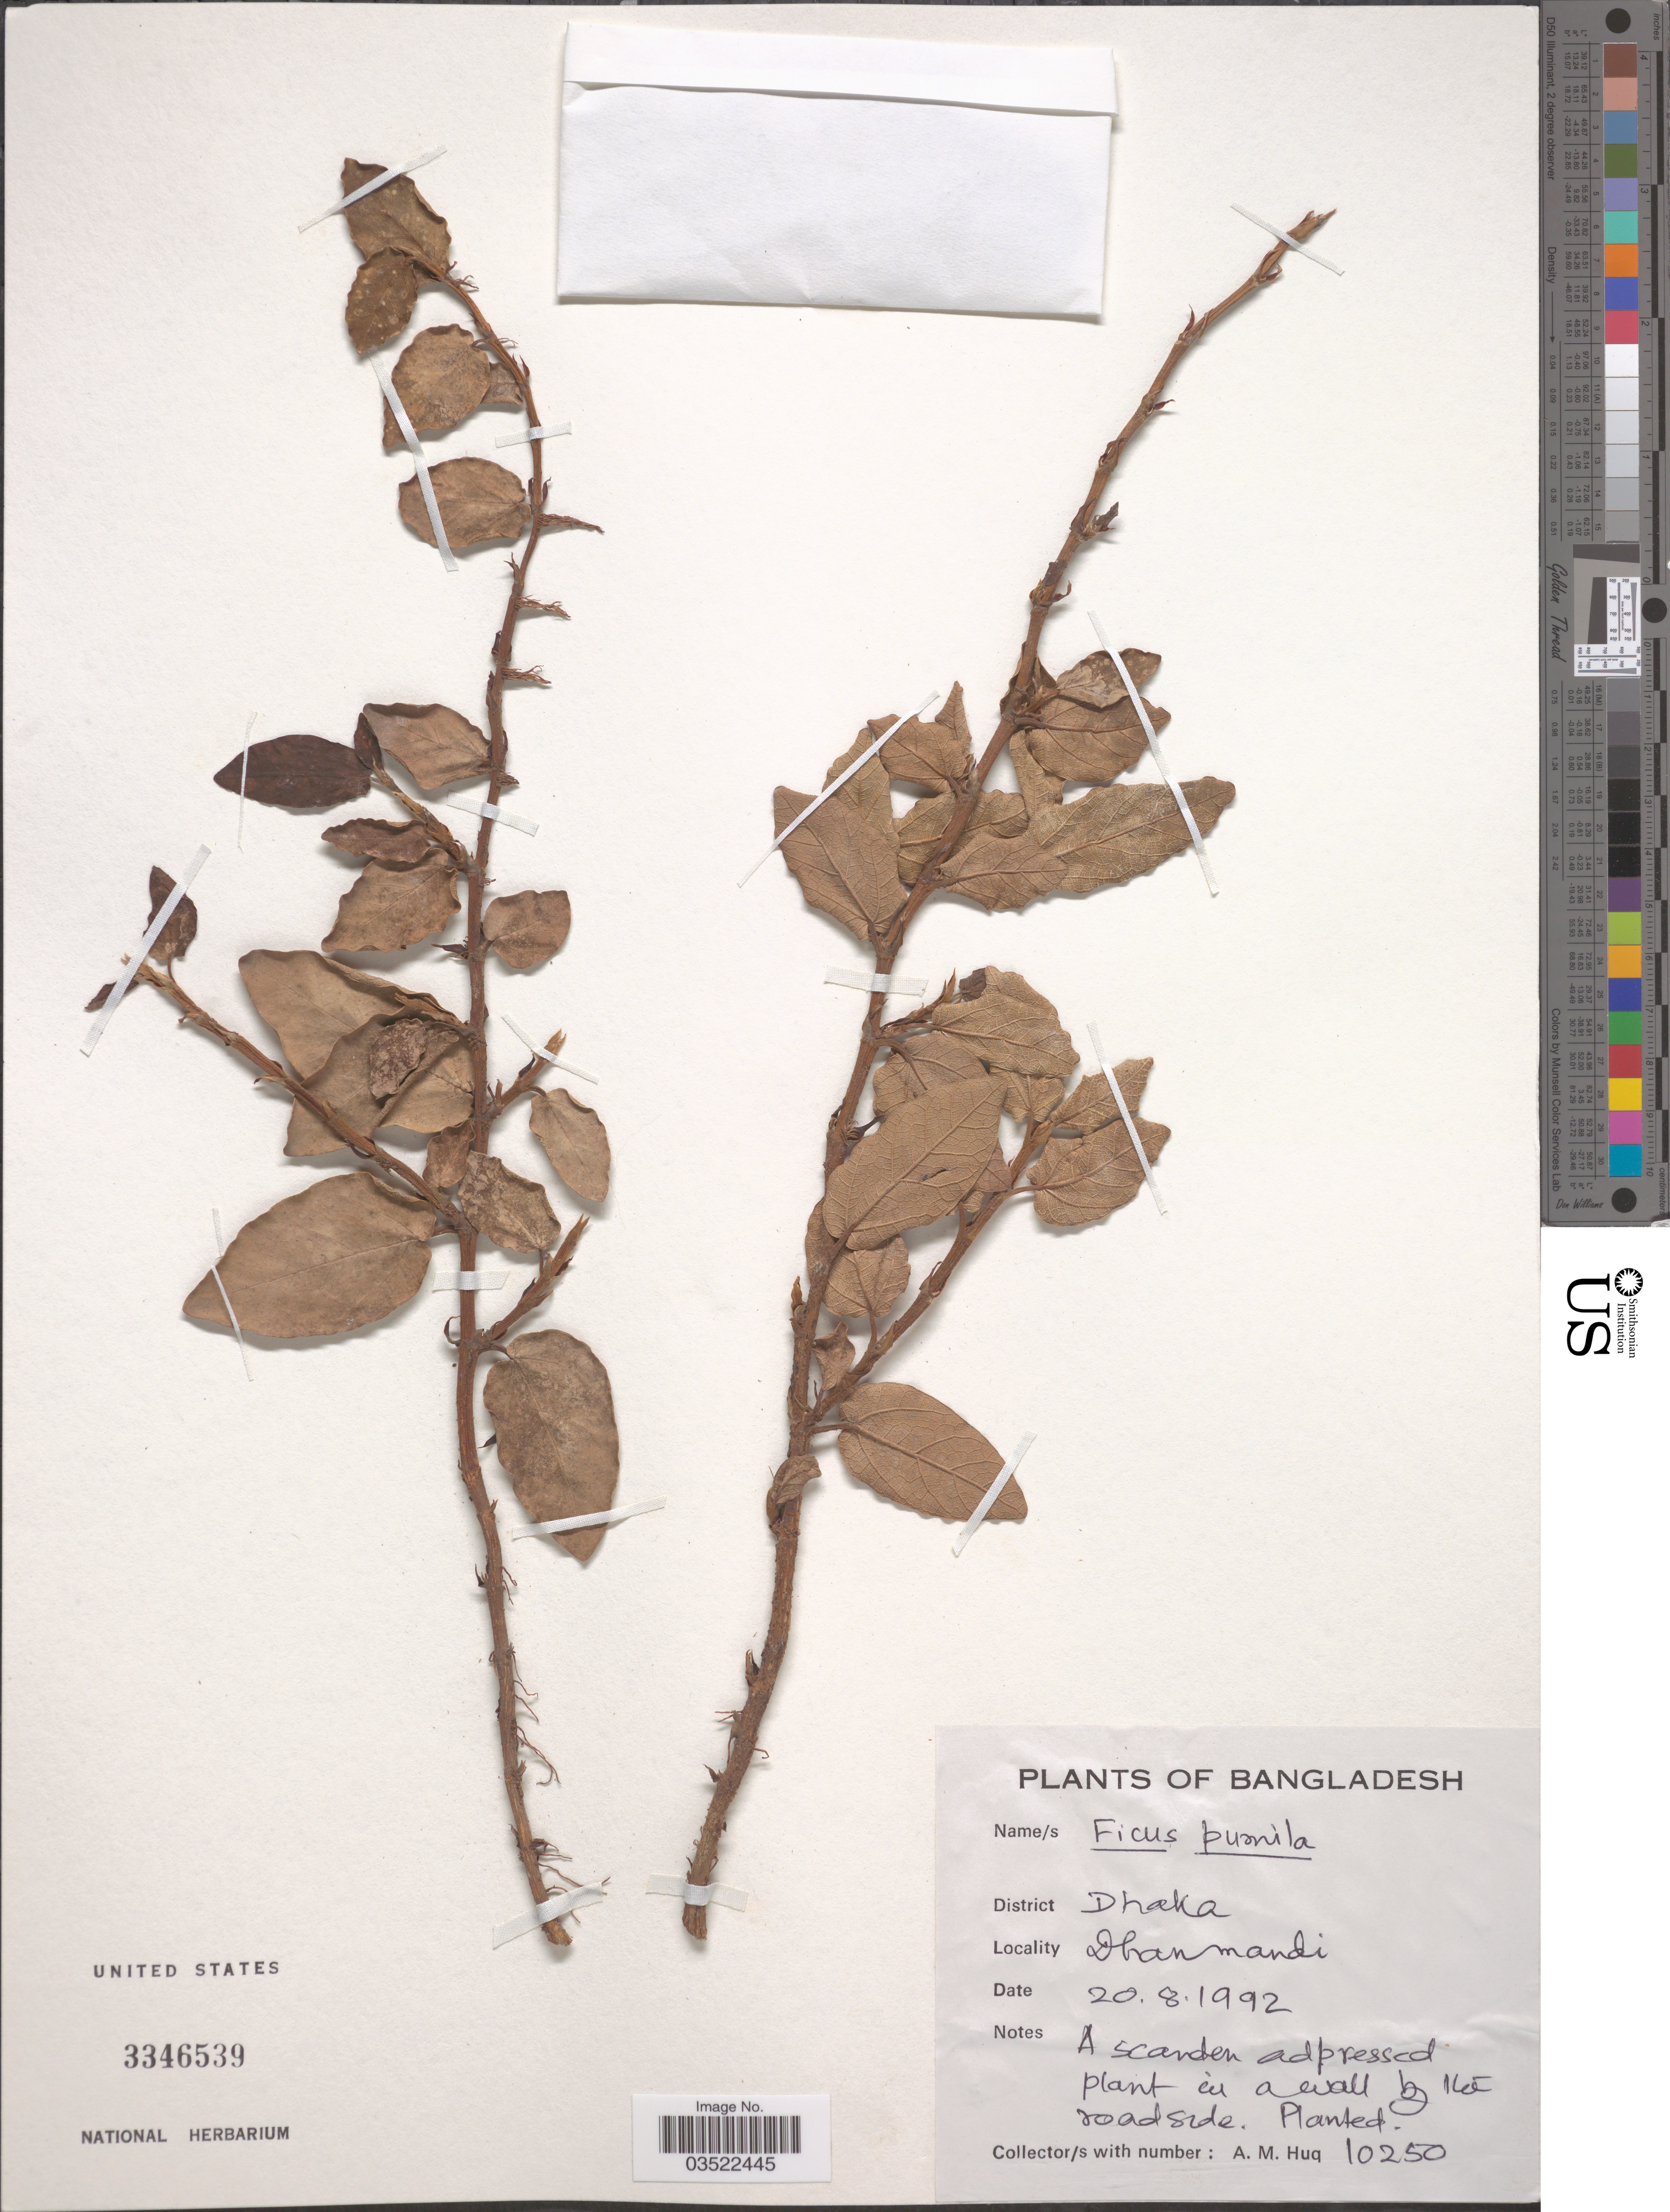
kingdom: Plantae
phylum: Tracheophyta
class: Magnoliopsida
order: Rosales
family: Moraceae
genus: Ficus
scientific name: Ficus pumila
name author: L.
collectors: A. M. Huq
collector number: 10250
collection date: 1992-08-20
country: Bangladesh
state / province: Dhaka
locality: District Dhaka. Dhanmandi.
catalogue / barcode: US 3346539